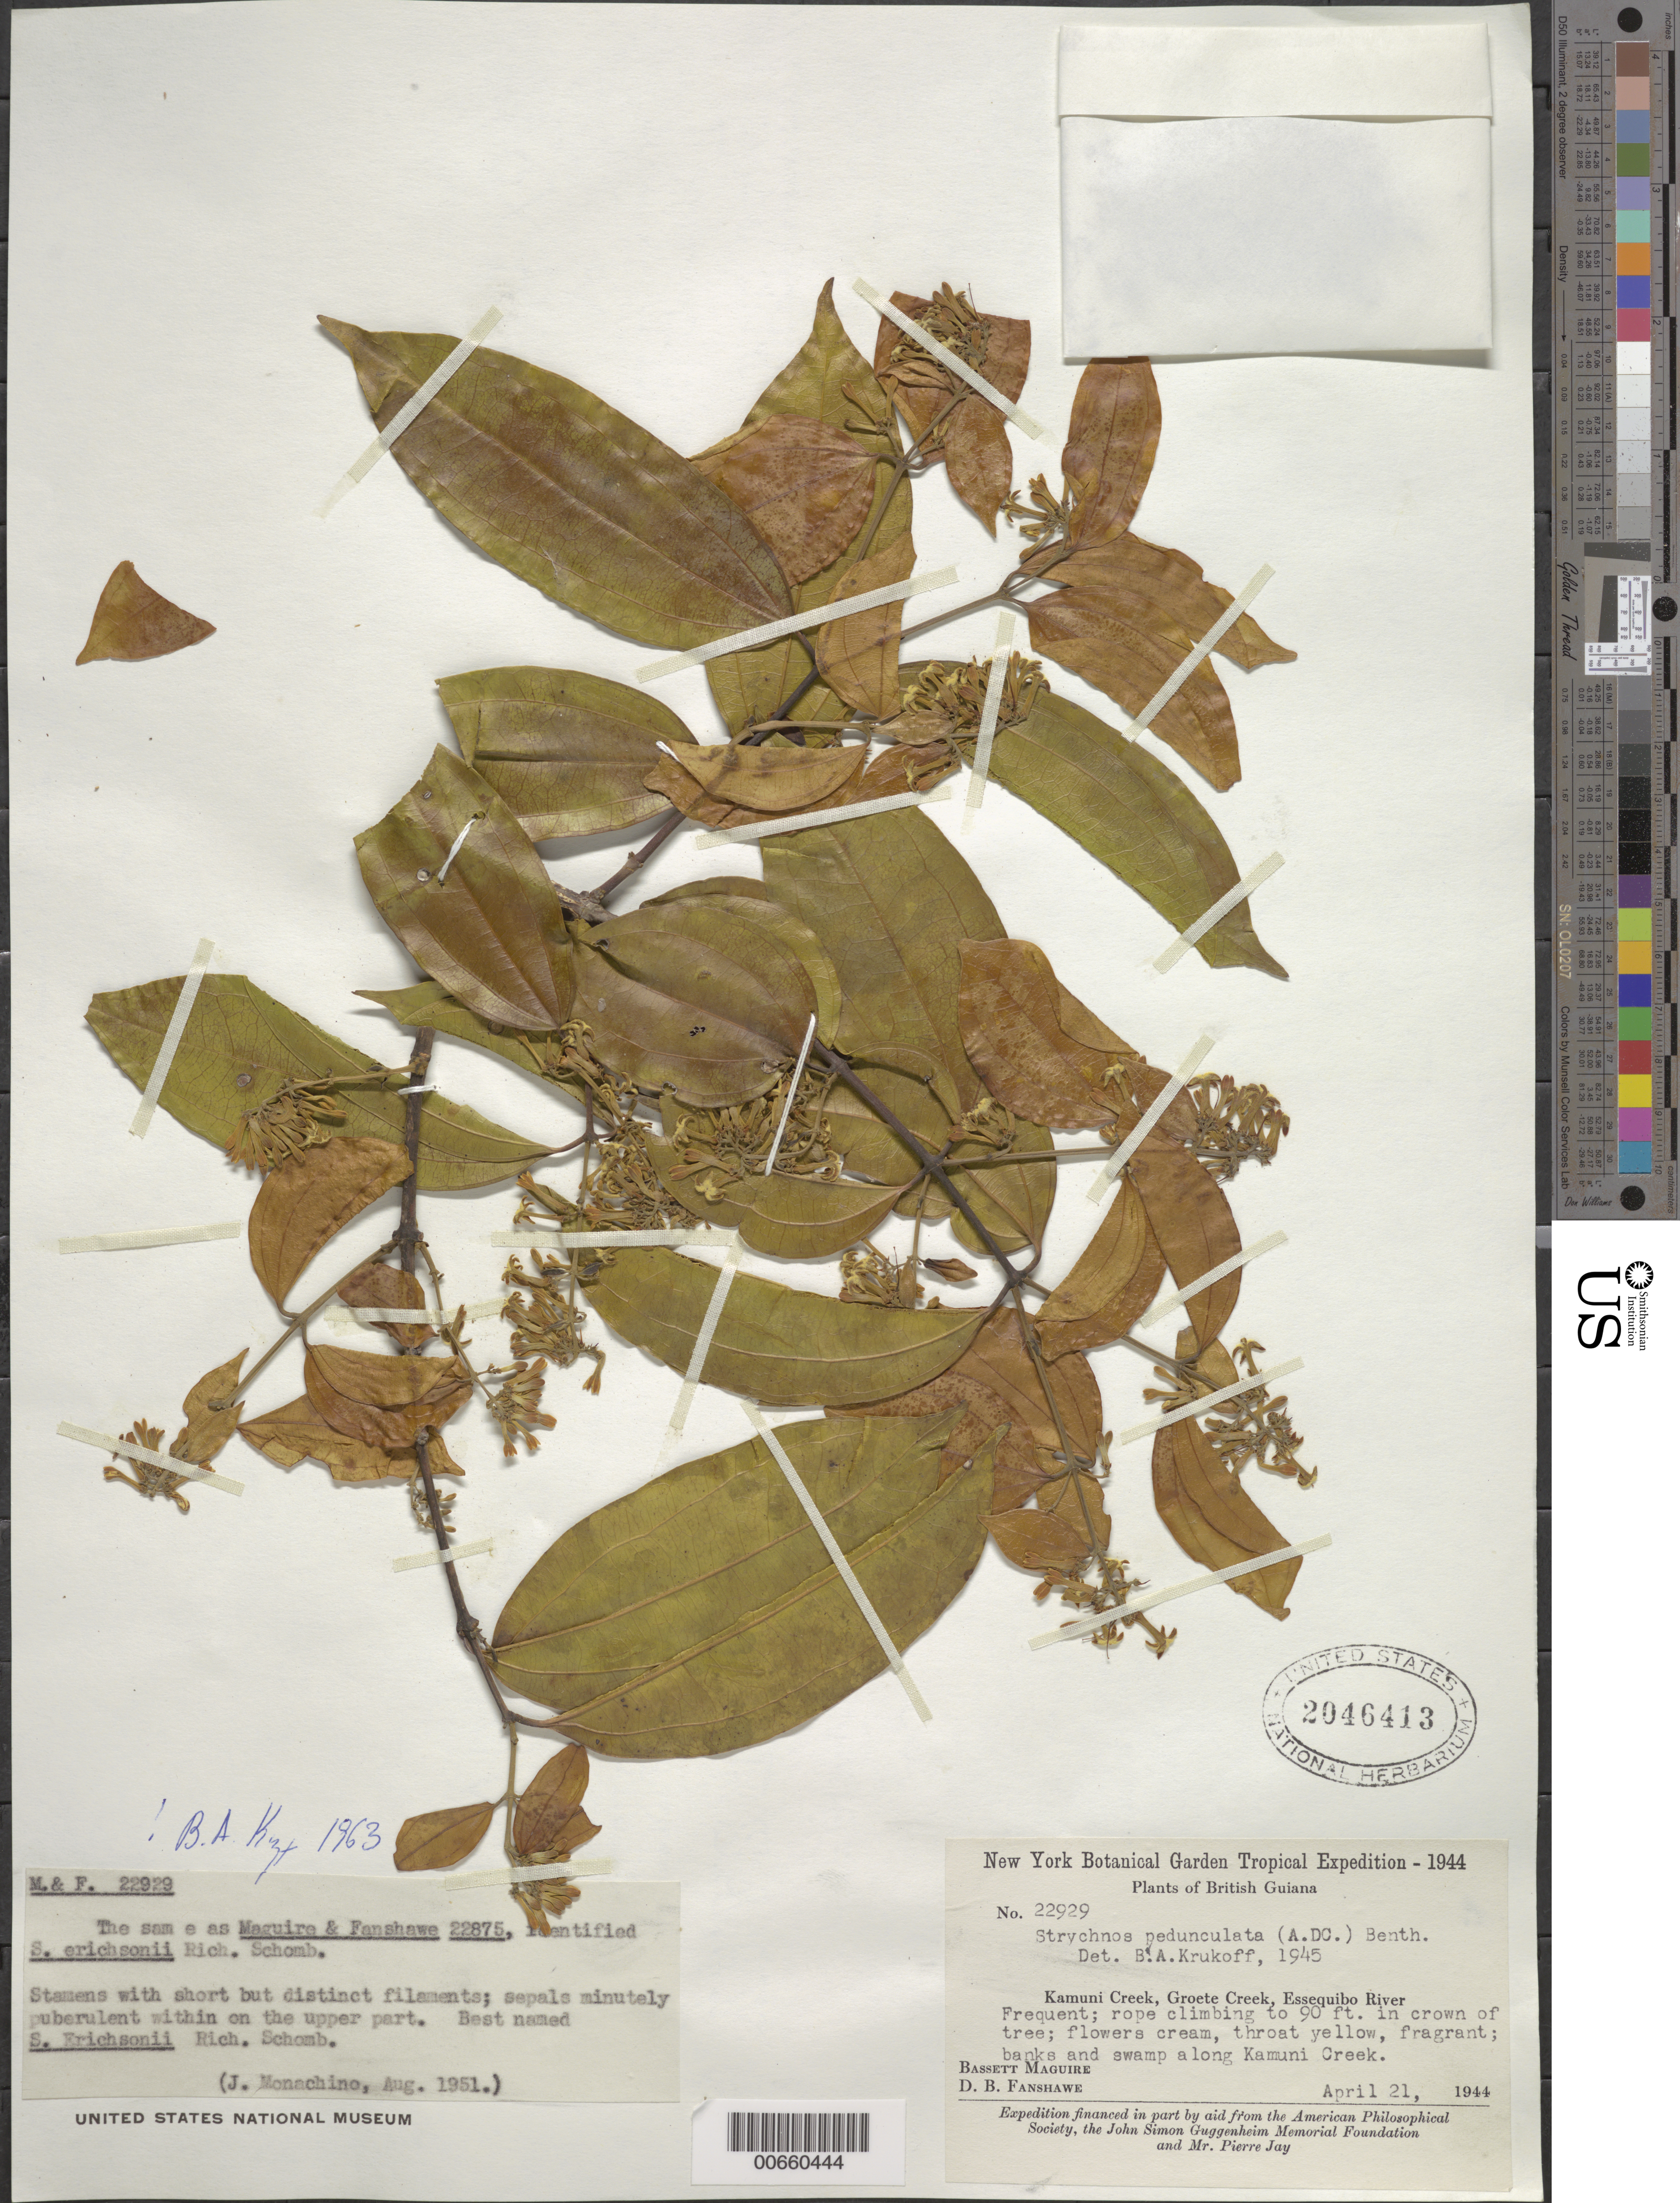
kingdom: Plantae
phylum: Tracheophyta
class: Magnoliopsida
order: Gentianales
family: Loganiaceae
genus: Strychnos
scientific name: Strychnos erichsonii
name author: R.H. Schomb. ex Progel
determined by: Monachino, J. V.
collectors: B. Maguire & D. B. Fanshawe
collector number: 22929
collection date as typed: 21-Apr-44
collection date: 1944-04-21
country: Guyana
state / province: Essequibo Isl-W. Demerara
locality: Kamuni Creek, Groete Creek, Essequibo River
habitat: Banks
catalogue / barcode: US 2046413